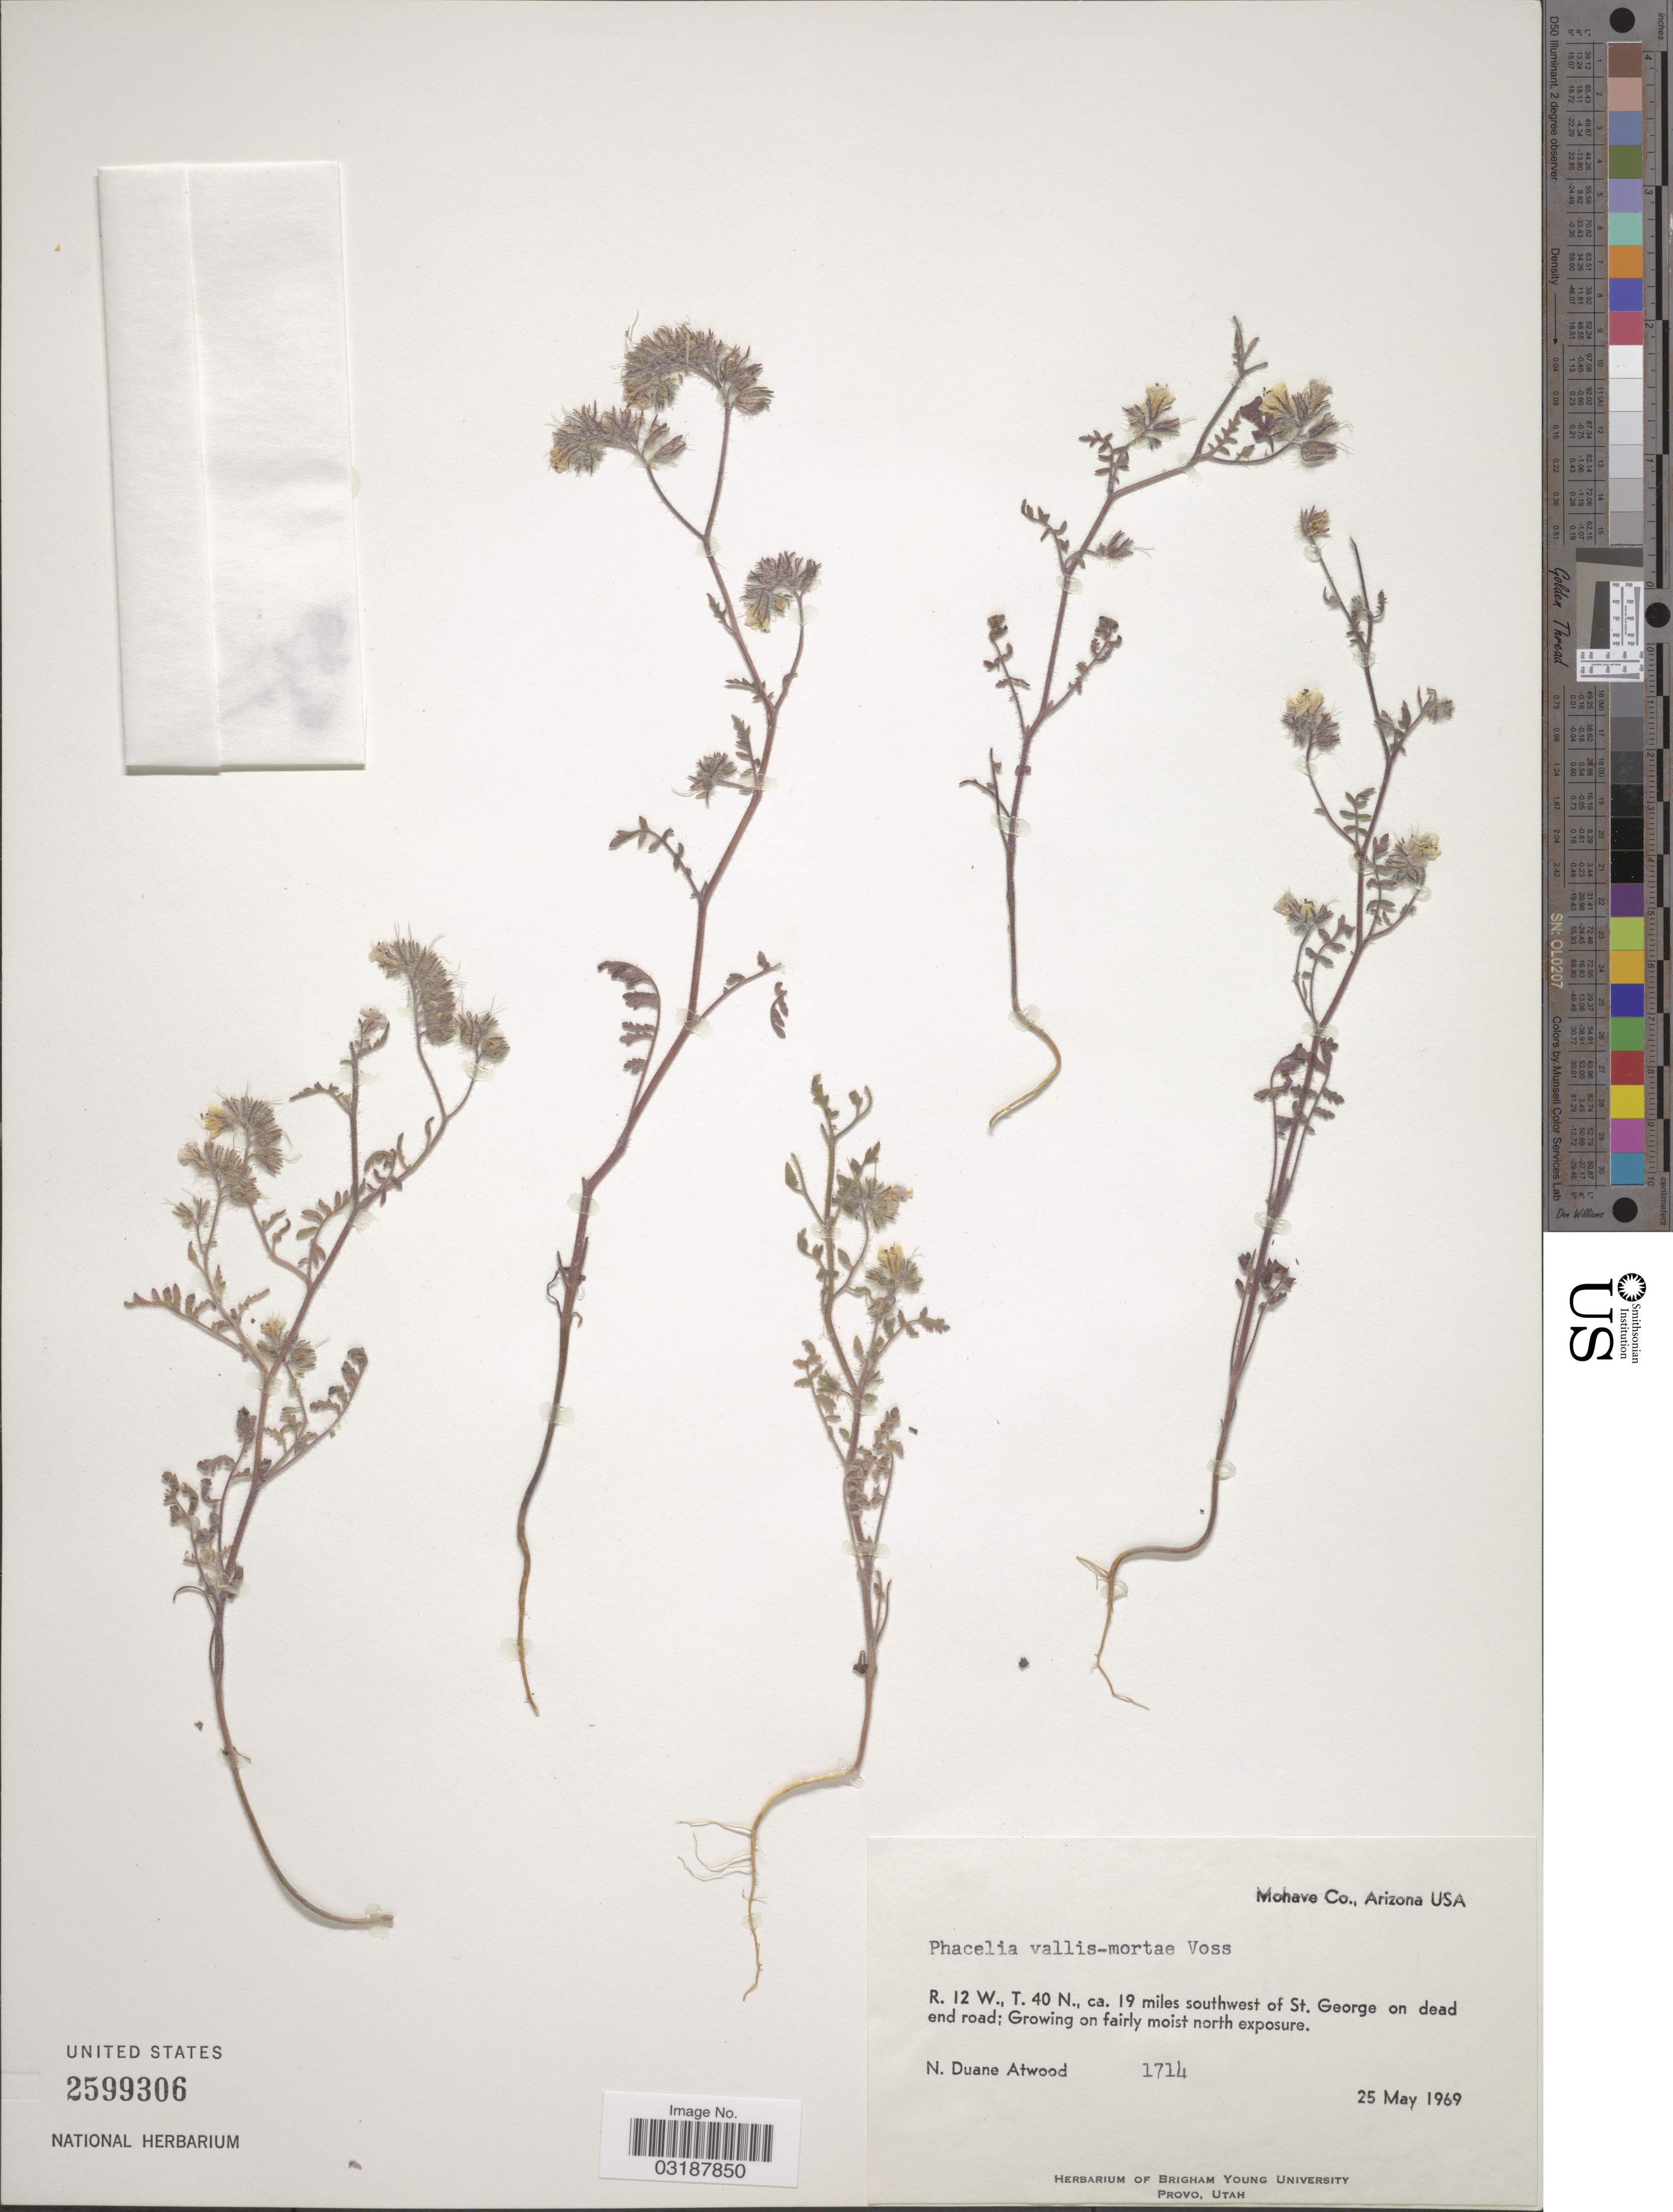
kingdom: Plantae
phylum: Tracheophyta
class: Magnoliopsida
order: Boraginales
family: Hydrophyllaceae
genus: Phacelia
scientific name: Phacelia vallis-mortae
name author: J.W. Voss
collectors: N. Atwood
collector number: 1714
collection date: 1969-05-25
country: United States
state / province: Arizona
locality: Mohave Co., R. 12 W., T. 40 N., ca. 19 miles southwest of St. George on dead end road.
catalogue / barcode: US 2599306